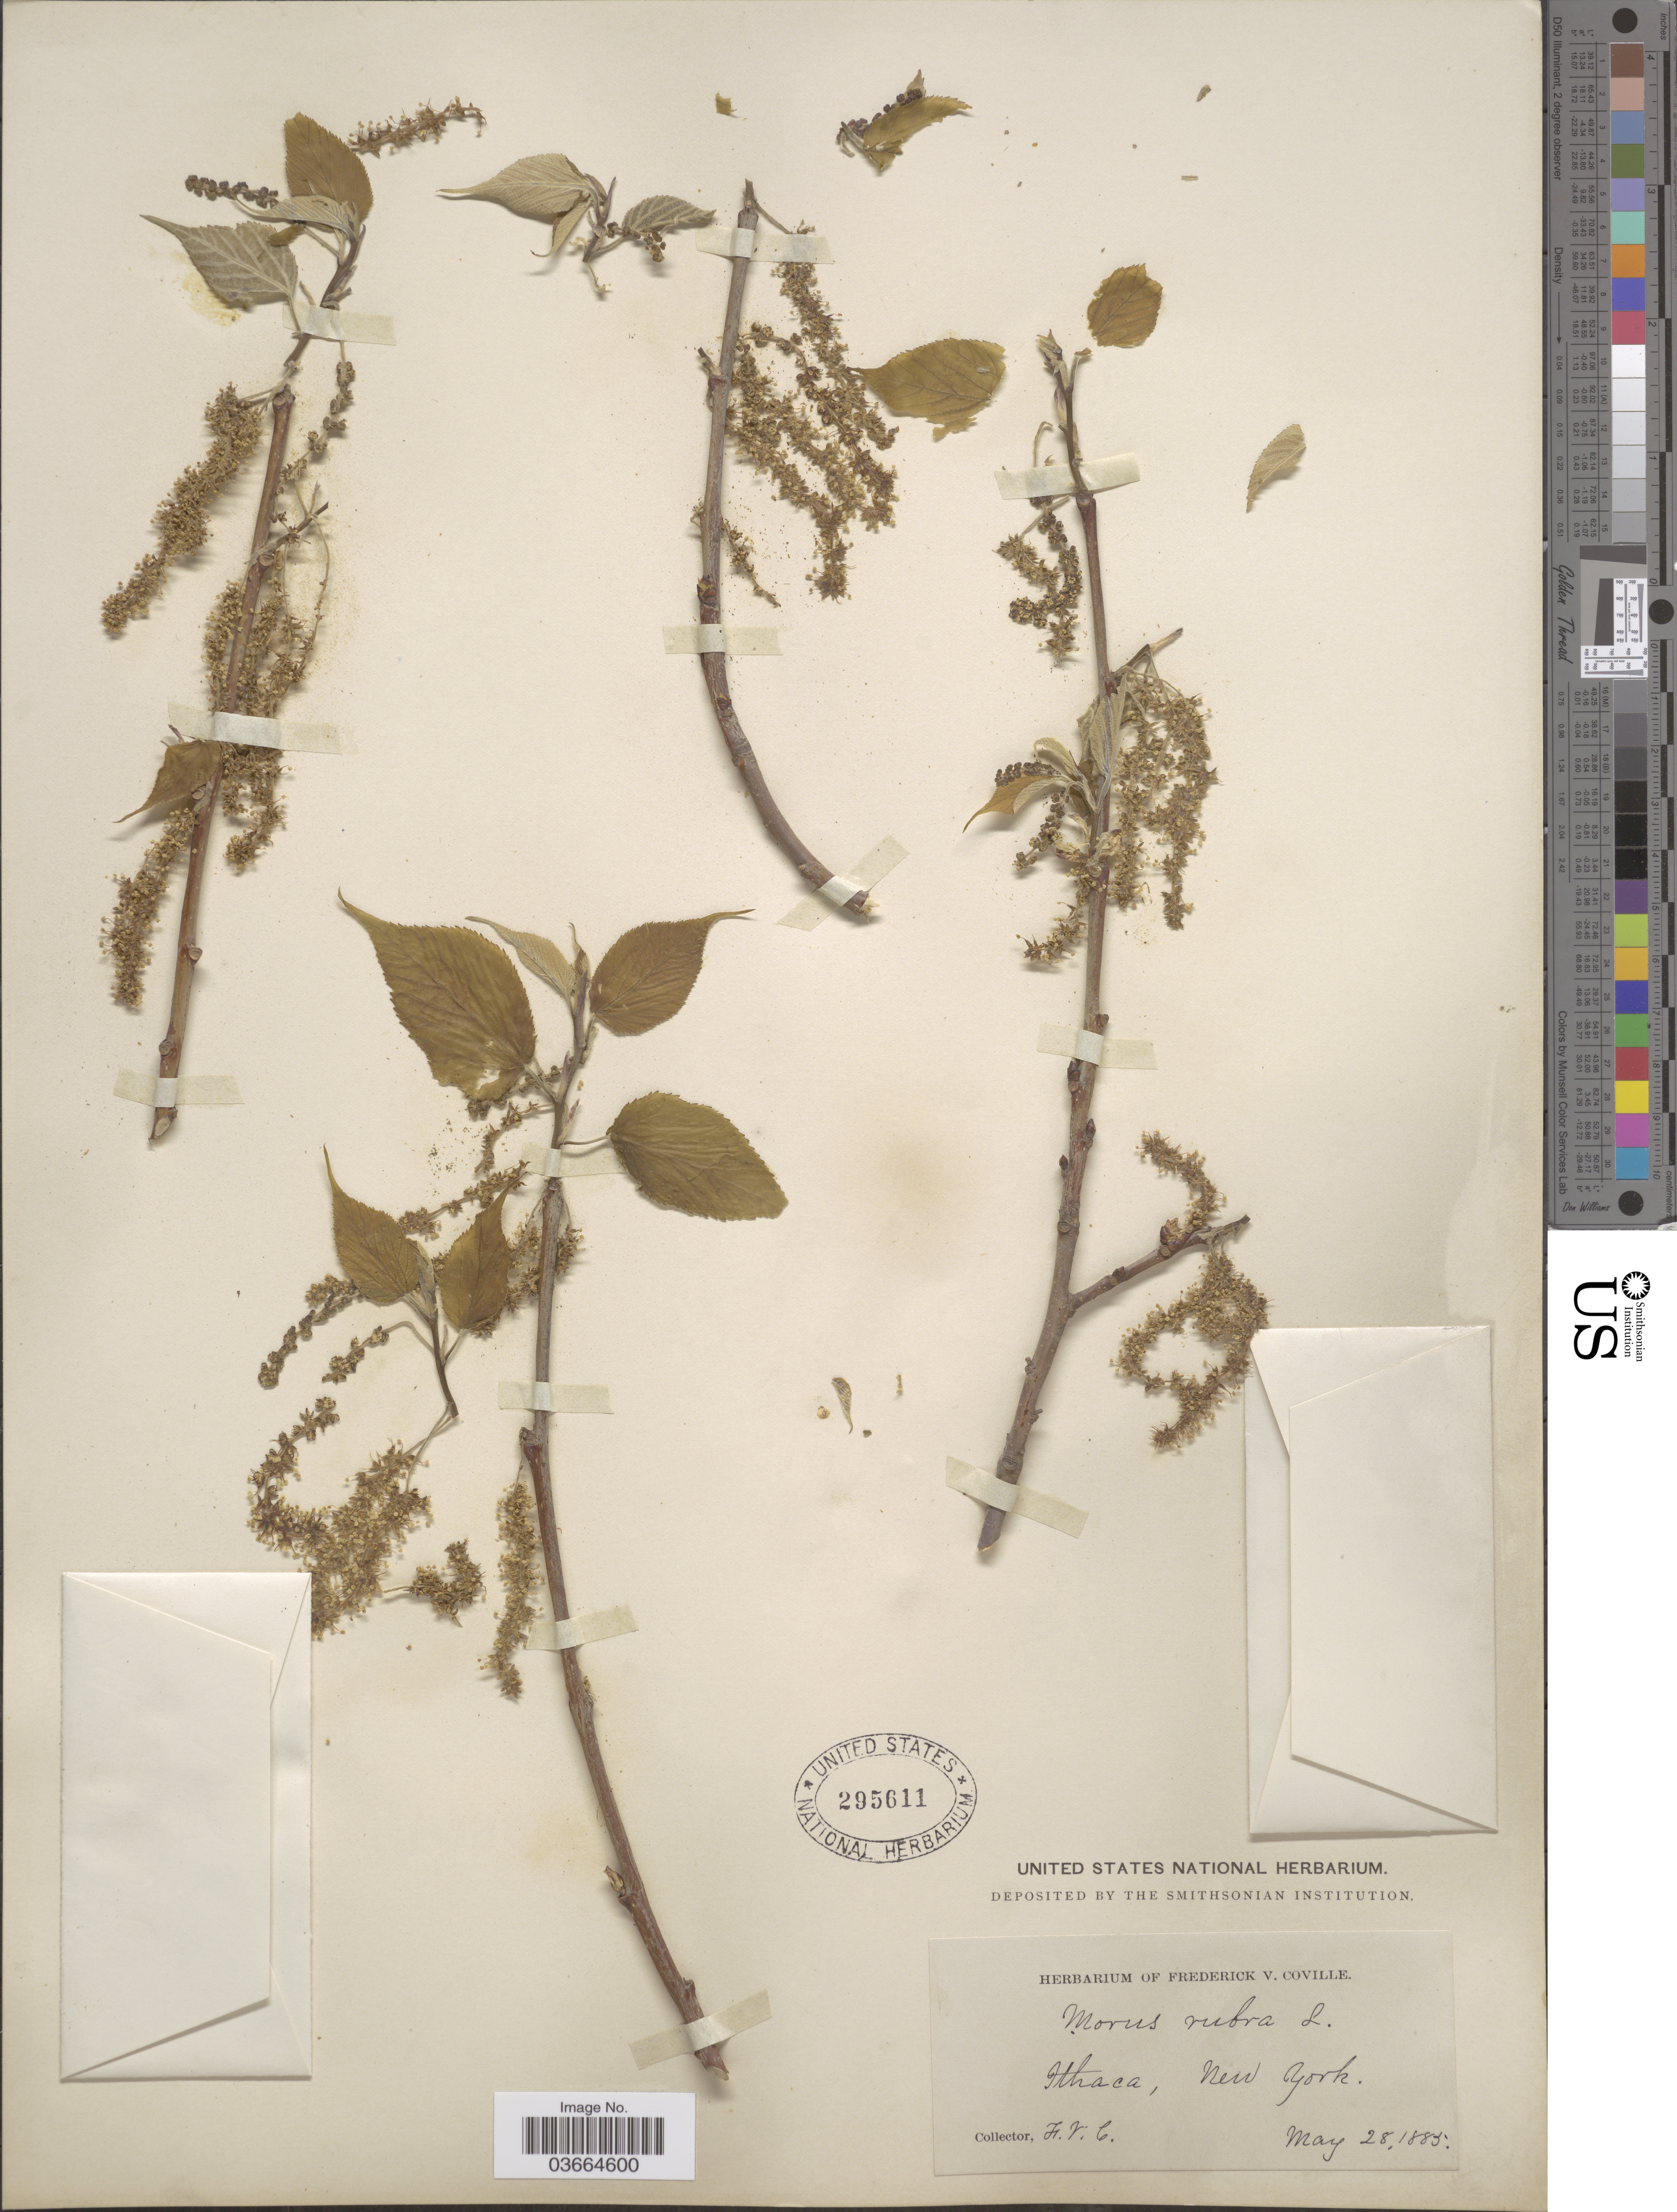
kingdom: Plantae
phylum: Tracheophyta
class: Magnoliopsida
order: Rosales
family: Moraceae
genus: Morus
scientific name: Morus rubra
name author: L.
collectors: F. V. Coville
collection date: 1885-05-28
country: United States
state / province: New York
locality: Ithaca.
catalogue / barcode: US 295611